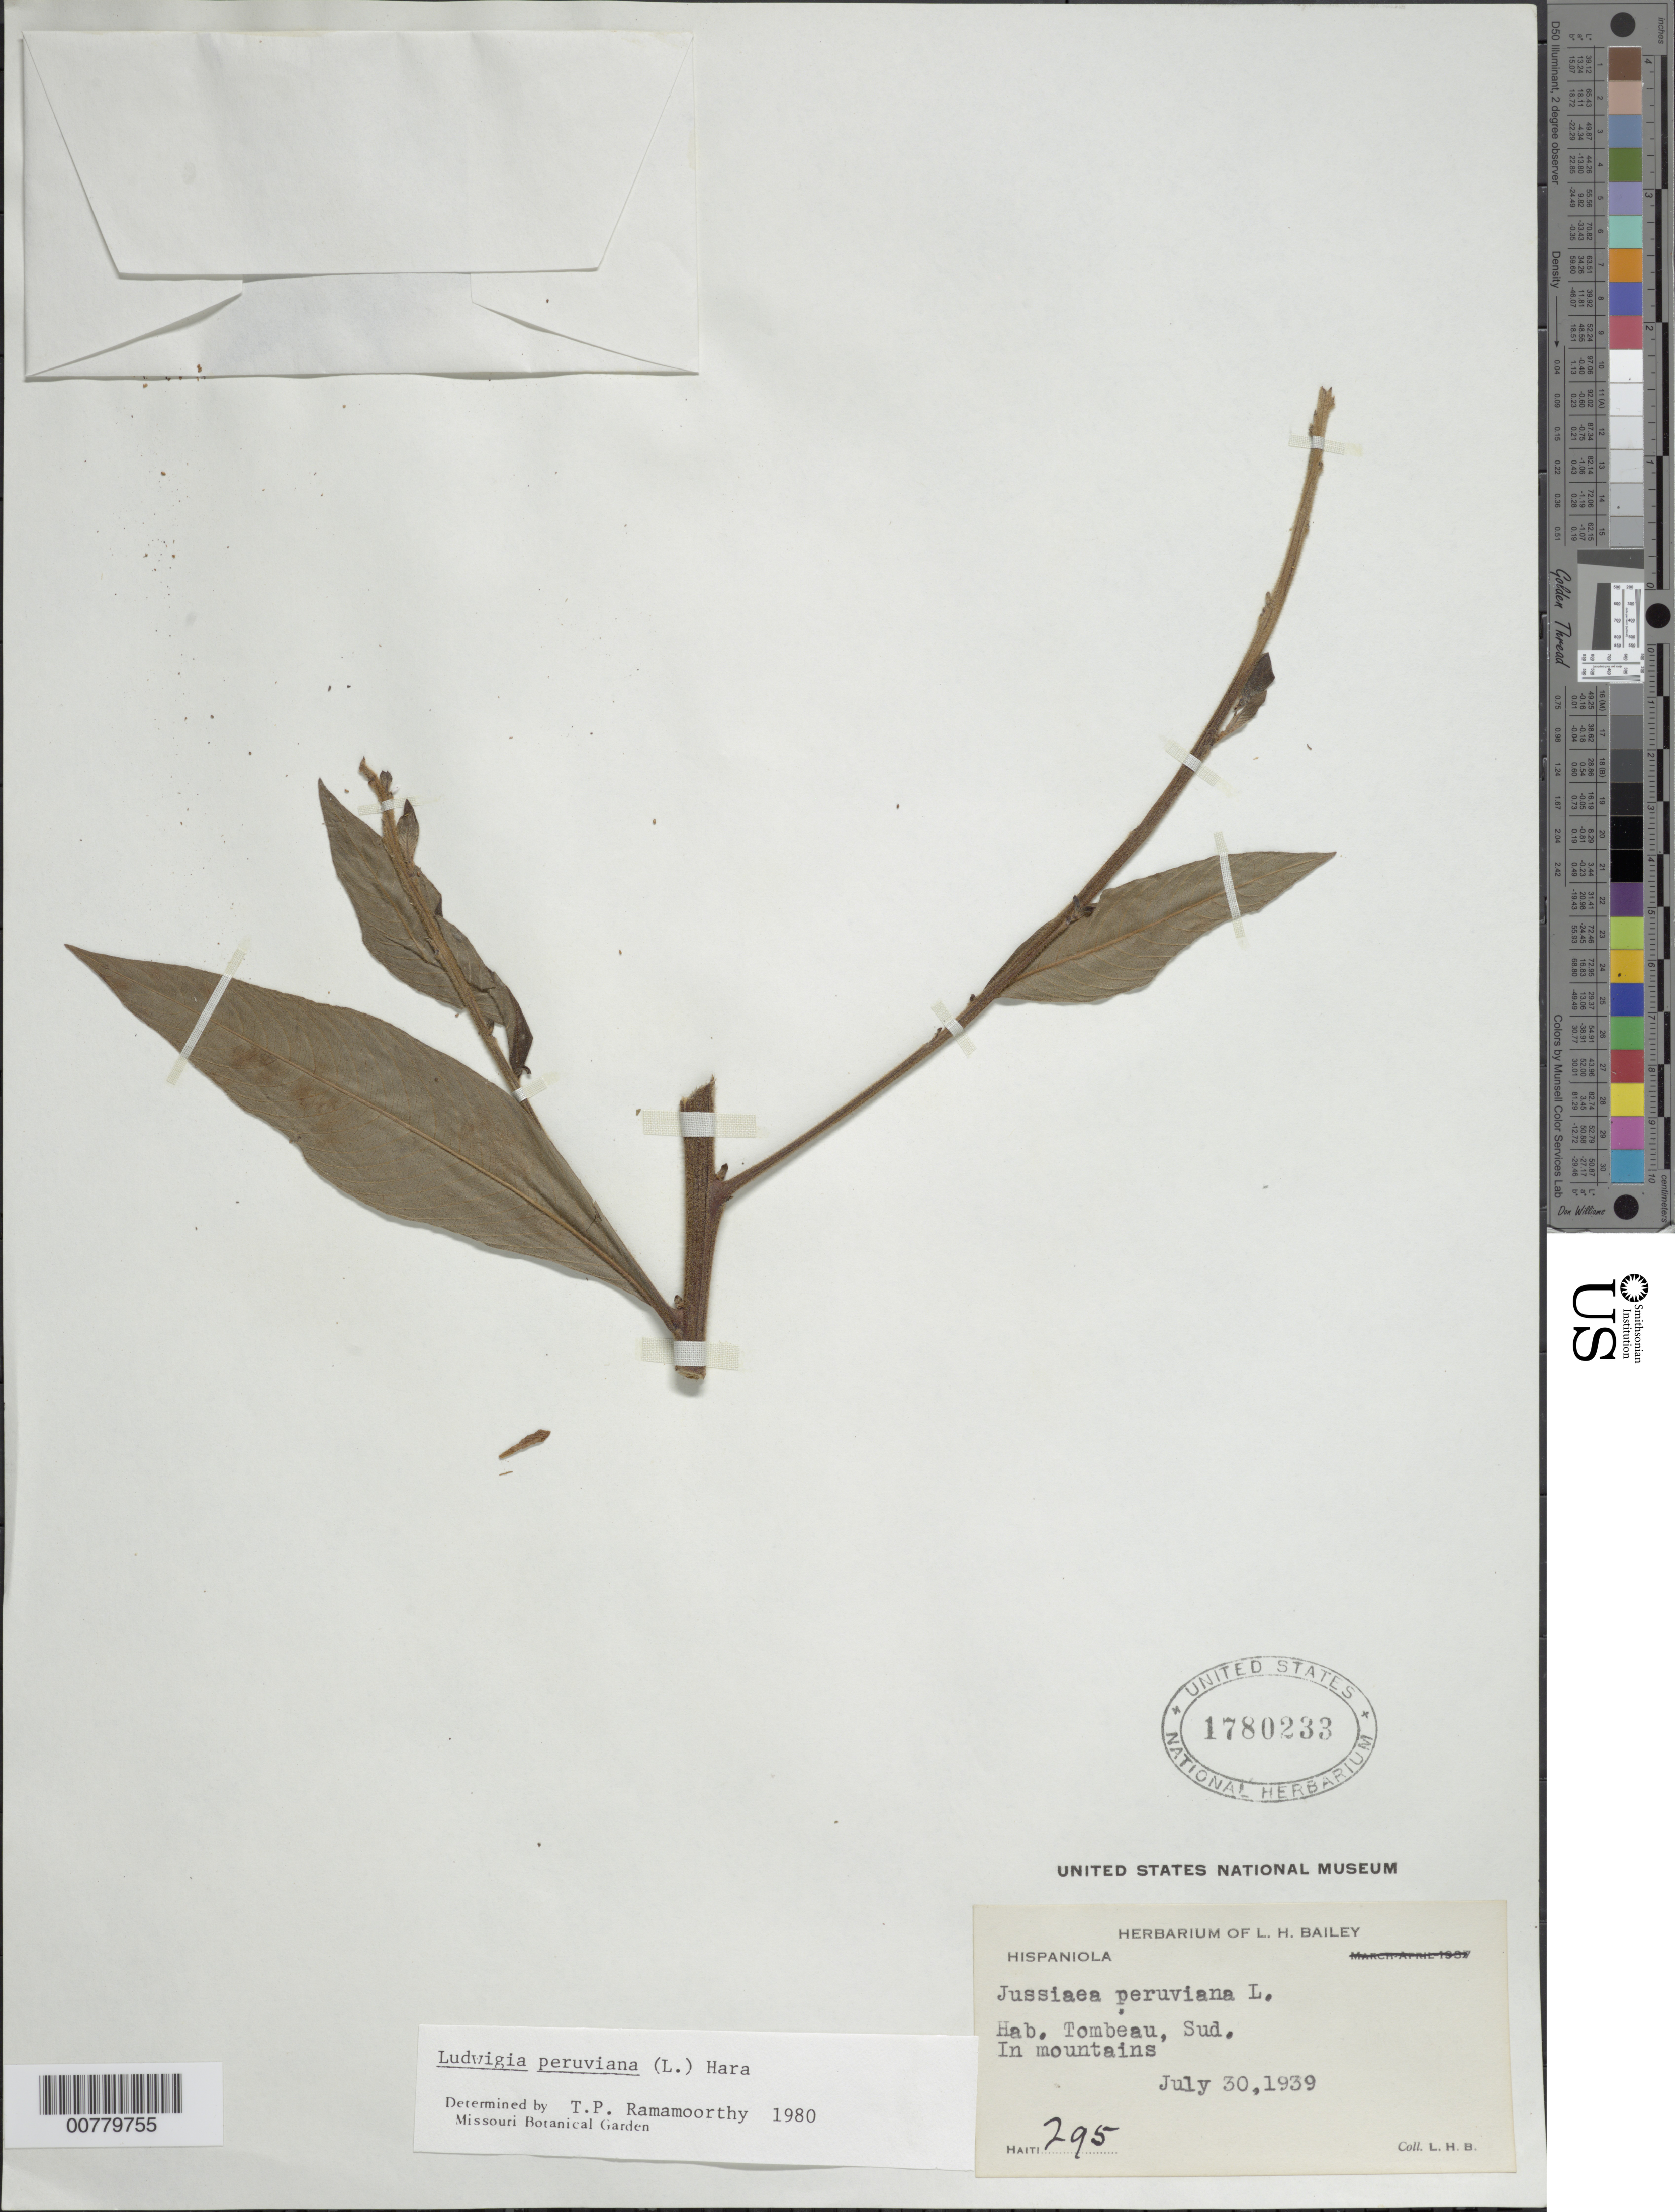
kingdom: Plantae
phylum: Tracheophyta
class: Magnoliopsida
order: Myrtales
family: Onagraceae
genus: Ludwigia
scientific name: Ludwigia peruviana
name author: (L.) H. Hara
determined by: Ramamoorthy, T. P.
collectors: L. H. Bailey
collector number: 295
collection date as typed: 30 Jul 1939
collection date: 1939-07-30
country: Haiti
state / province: Sud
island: Hispaniola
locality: Hab. Tombeau.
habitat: In mountains.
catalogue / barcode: US 1780233